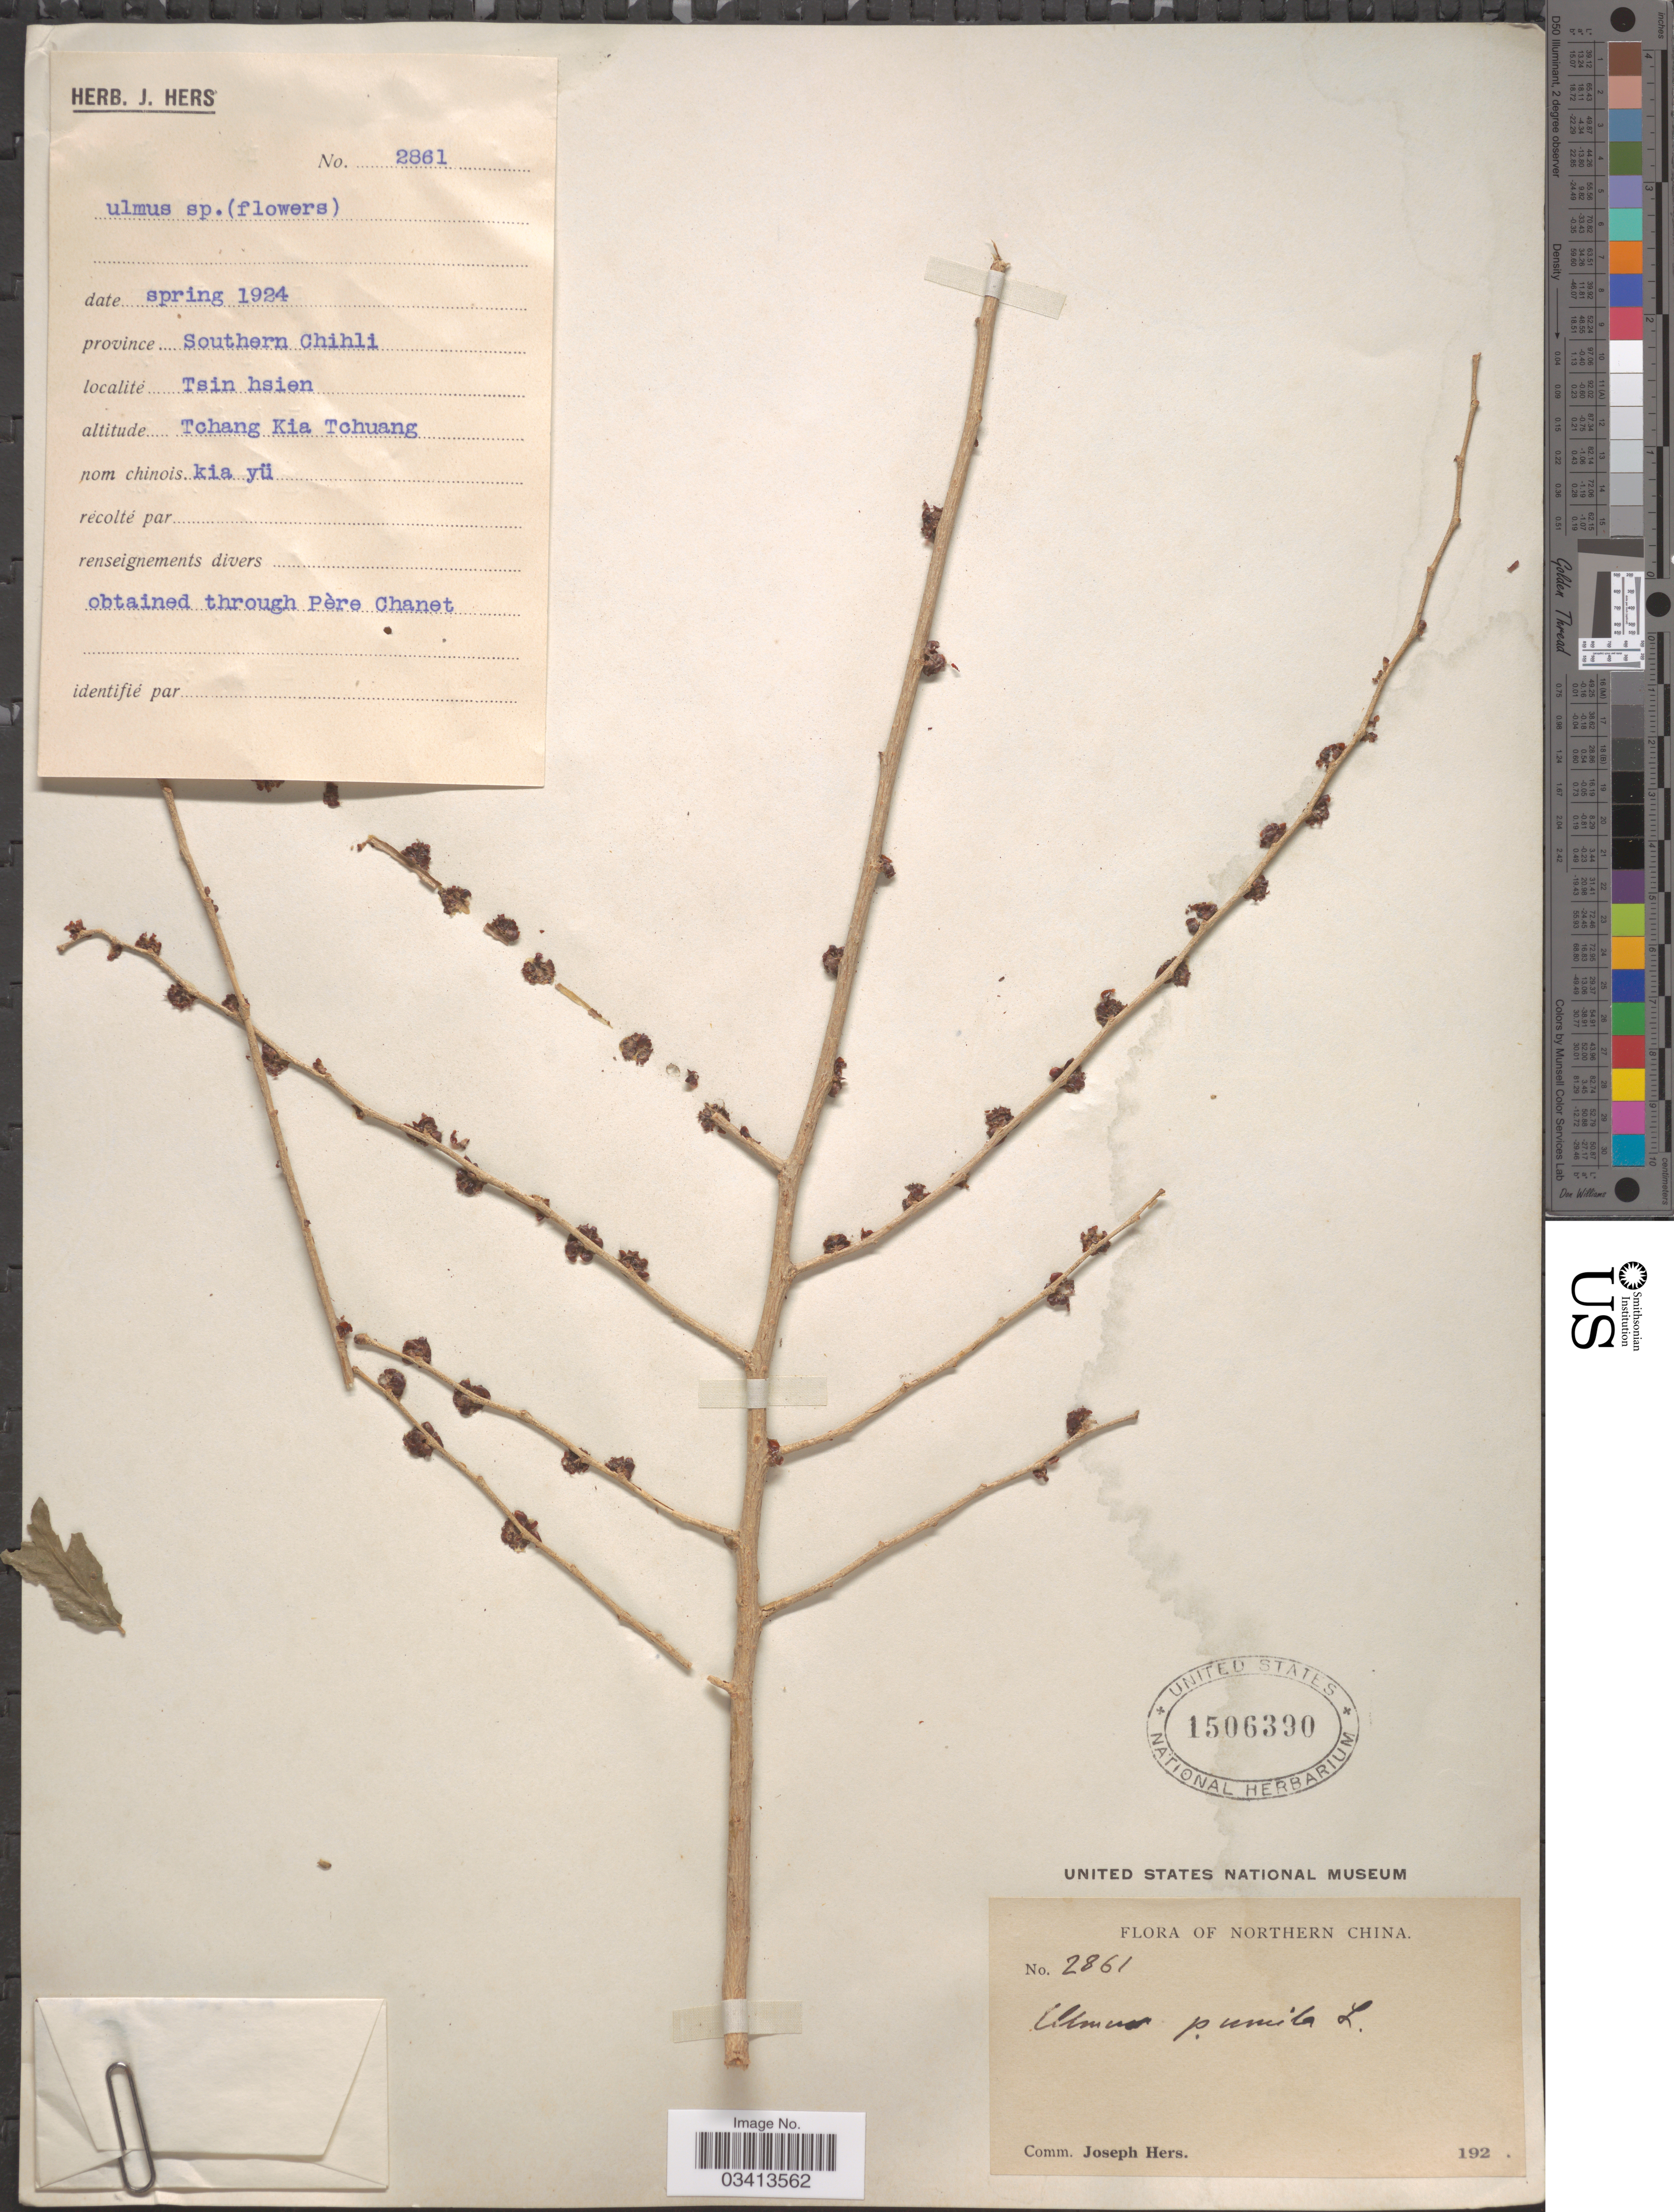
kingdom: Plantae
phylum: Tracheophyta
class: Magnoliopsida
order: Rosales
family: Ulmaceae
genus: Ulmus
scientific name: Ulmus pumila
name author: L.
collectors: J. Hers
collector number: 2861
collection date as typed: spring 1924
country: China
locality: Northern China. Province Southern Chihli. Tsin hsien. Tchang Kia Tchuang.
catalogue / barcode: US 1506390